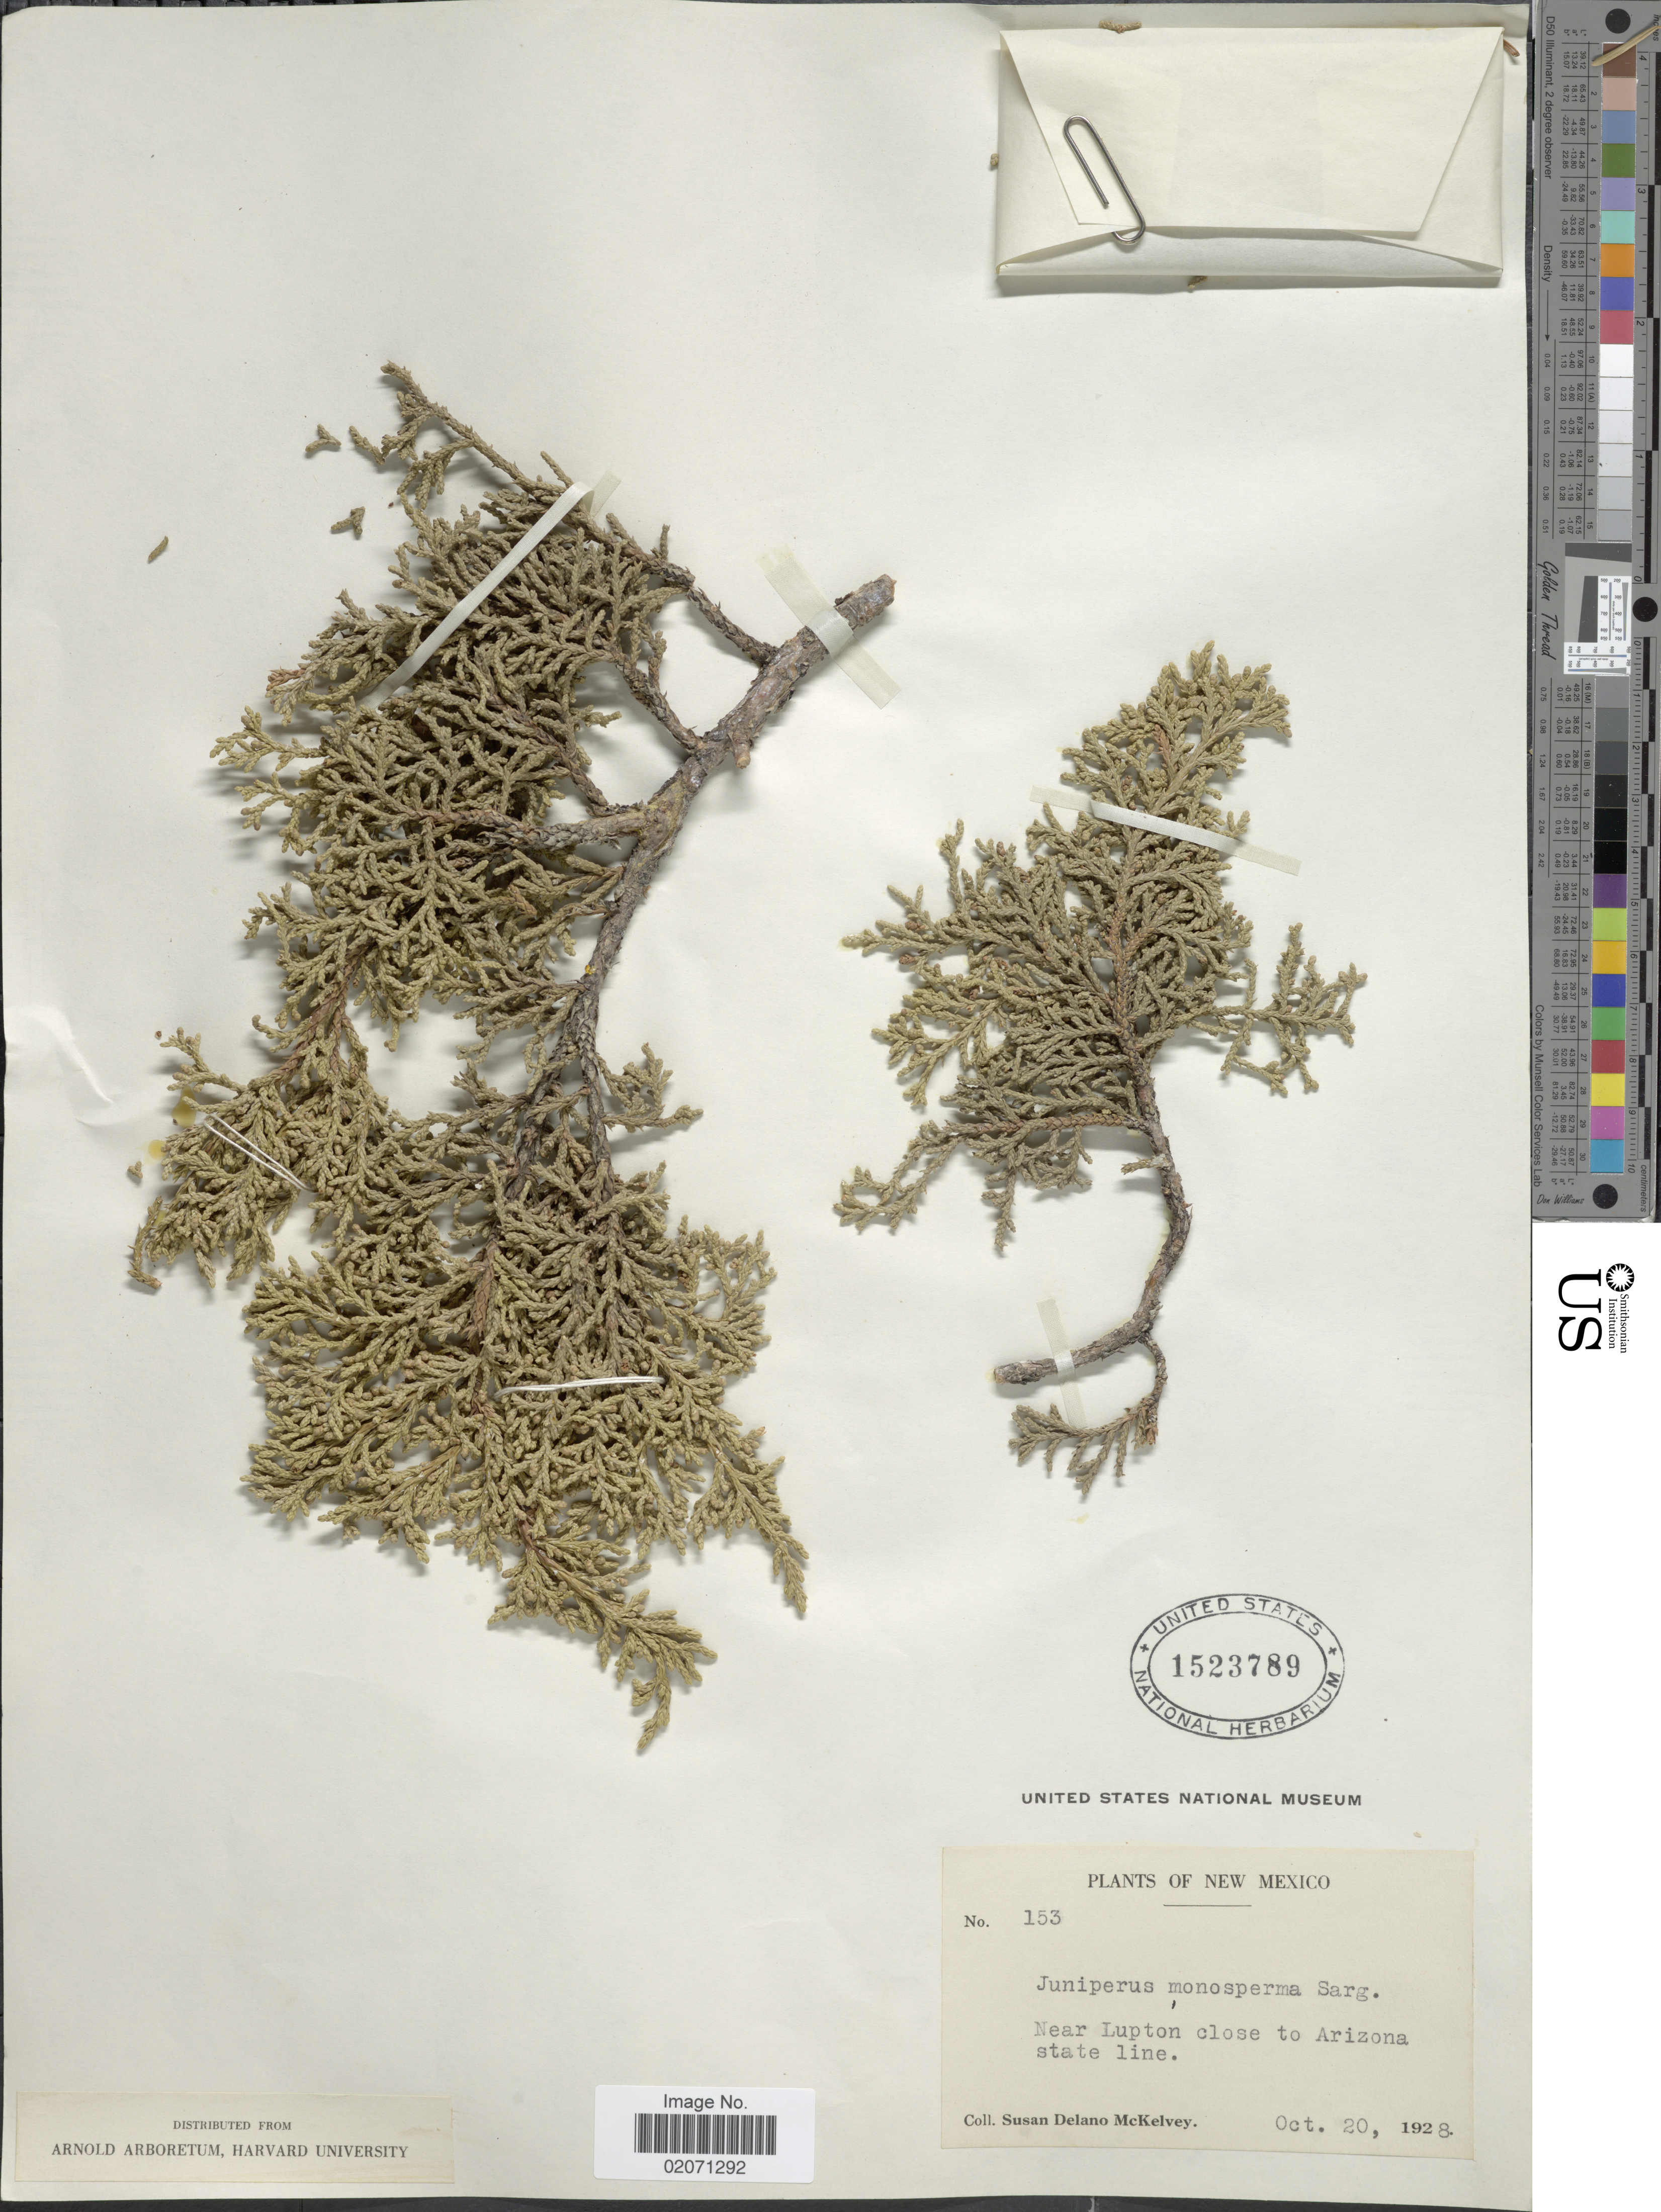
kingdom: Plantae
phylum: Tracheophyta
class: Pinopsida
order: Pinales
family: Cupressaceae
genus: Juniperus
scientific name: Juniperus monosperma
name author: (Engelm.) Sarg.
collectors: S. A. McKelvey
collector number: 153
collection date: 1928-10-20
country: United States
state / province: New Mexico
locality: Near Lupton close to Arizona state line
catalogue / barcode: US 1523789